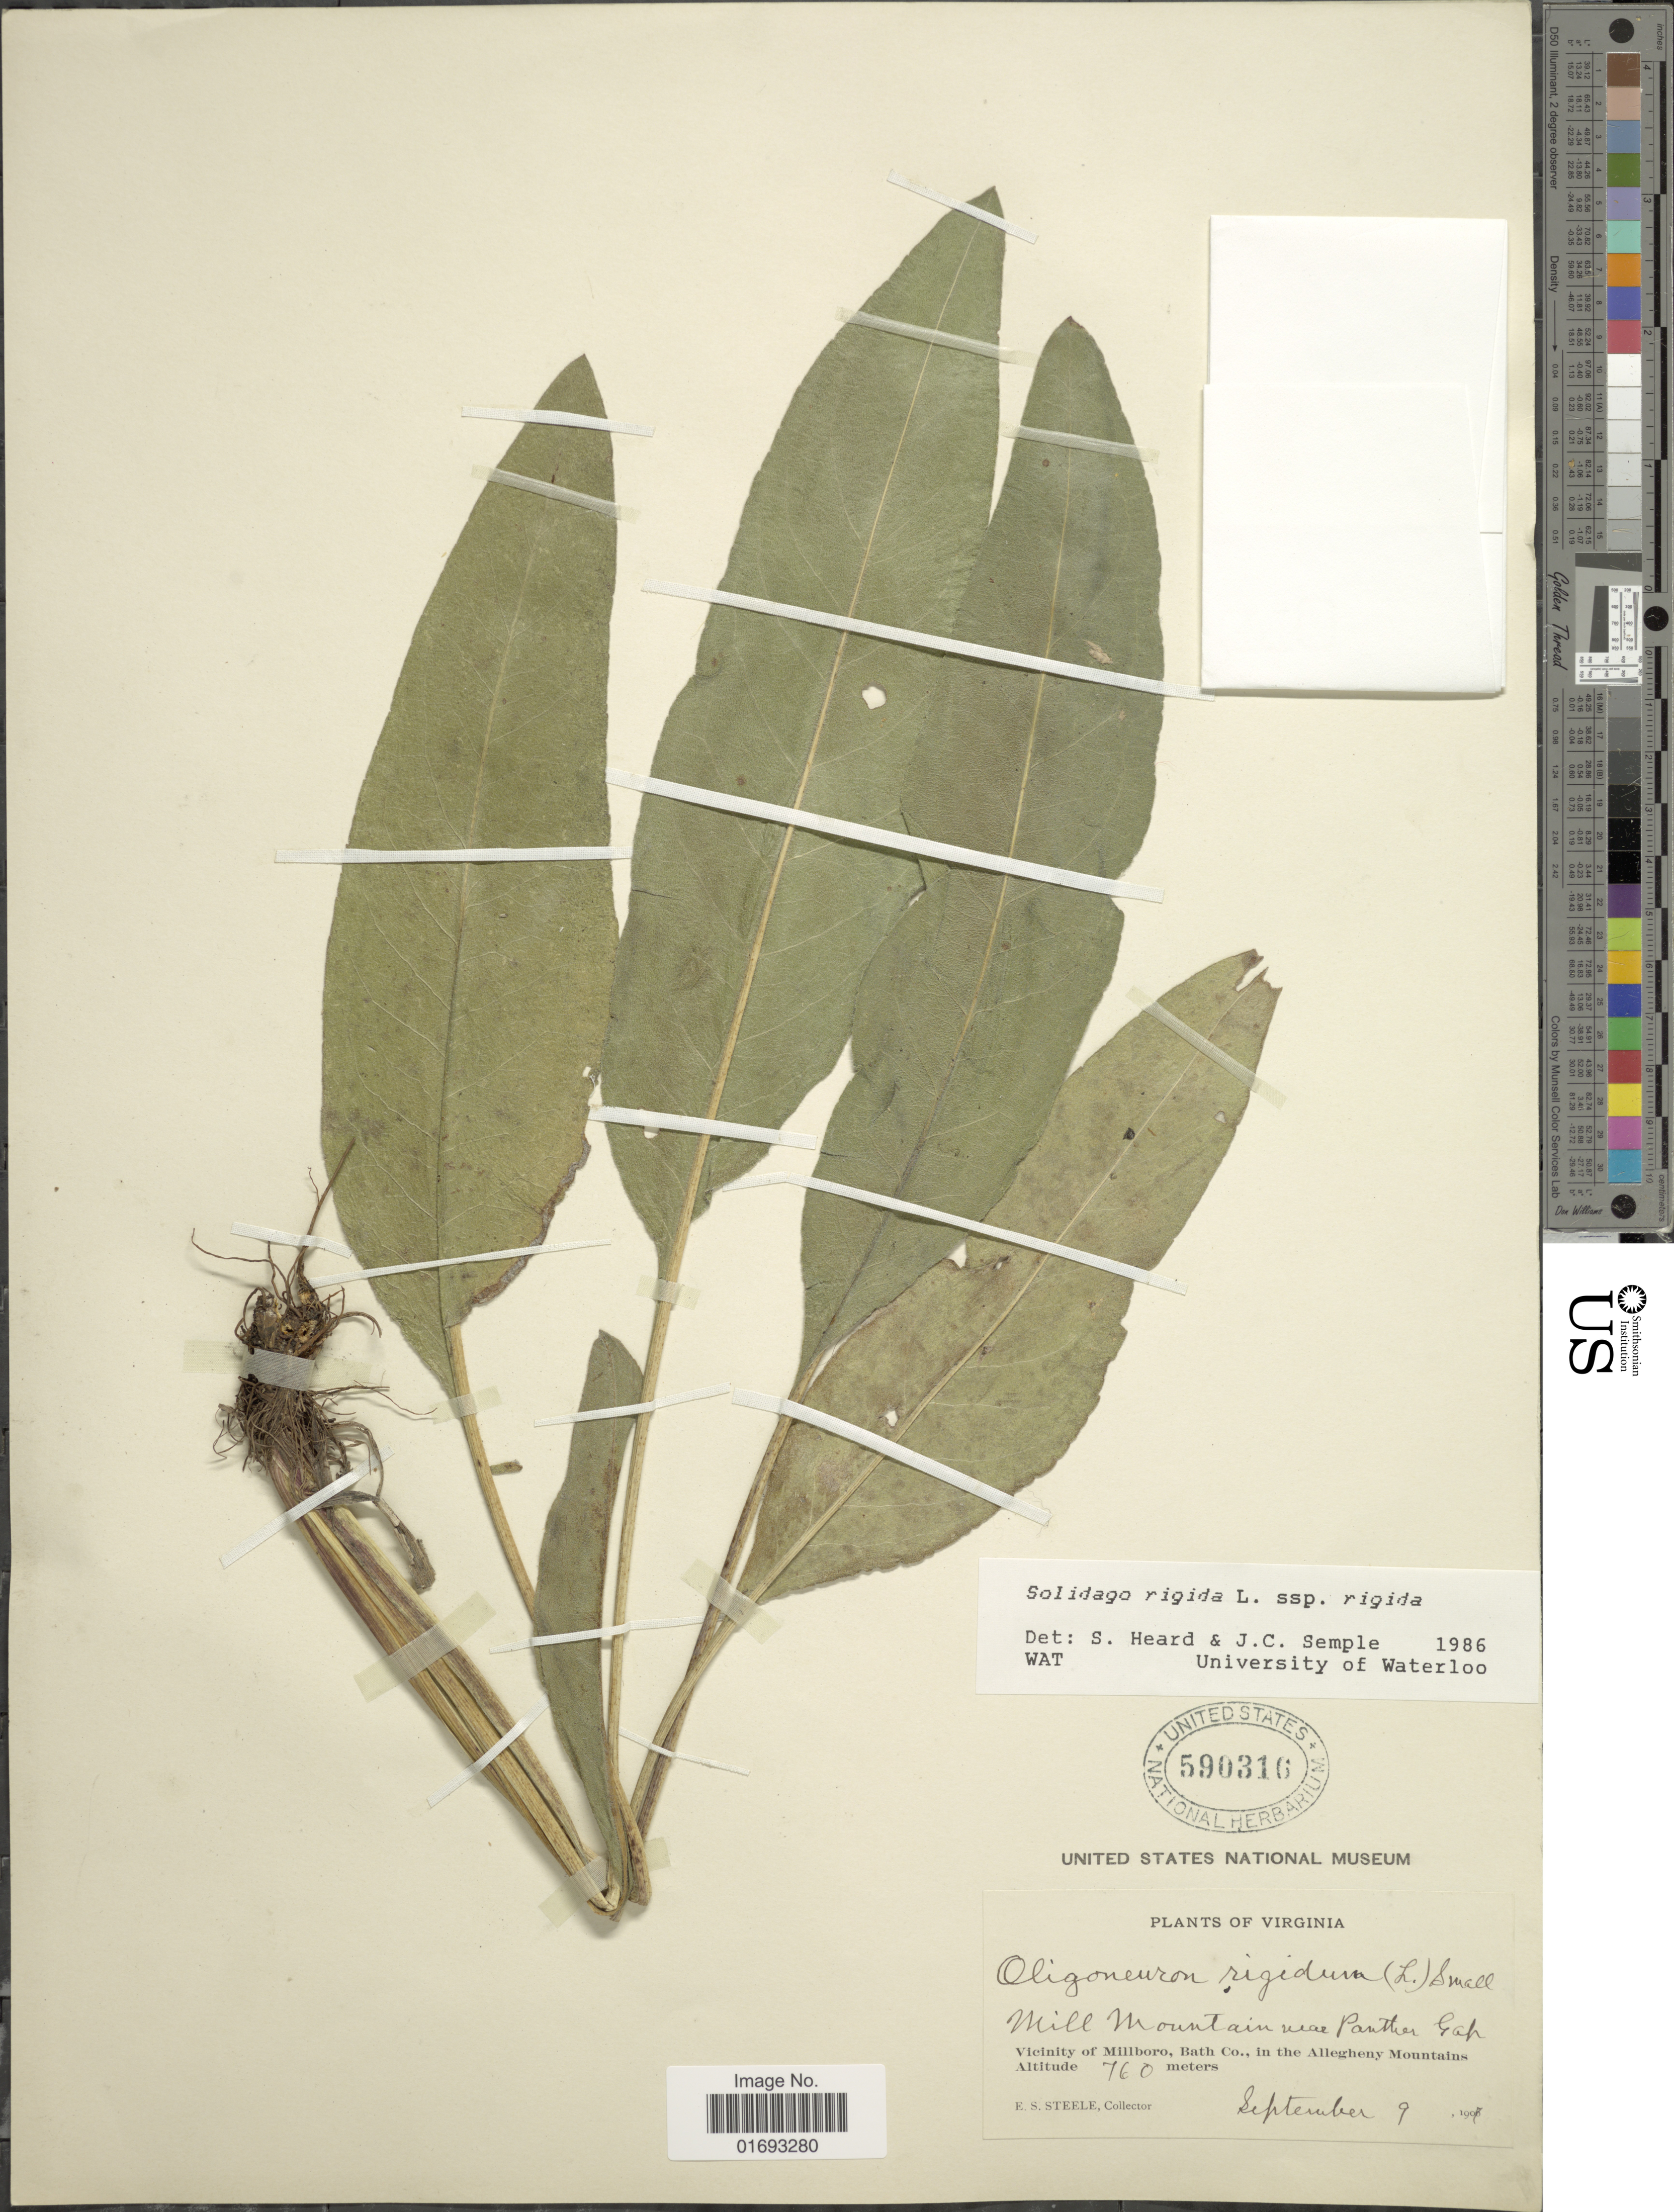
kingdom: Plantae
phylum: Tracheophyta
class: Magnoliopsida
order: Asterales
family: Asteraceae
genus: Oligoneuron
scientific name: Oligoneuron rigidum var. rigidum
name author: (L.) Small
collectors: E. Steele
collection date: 1907-09-09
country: United States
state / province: Virginia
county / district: Bath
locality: Mill Mountain near Panther Gap, Vicinity of Millboro, Bath Co., in the Allegheny Mountains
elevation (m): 760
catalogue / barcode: US 590316